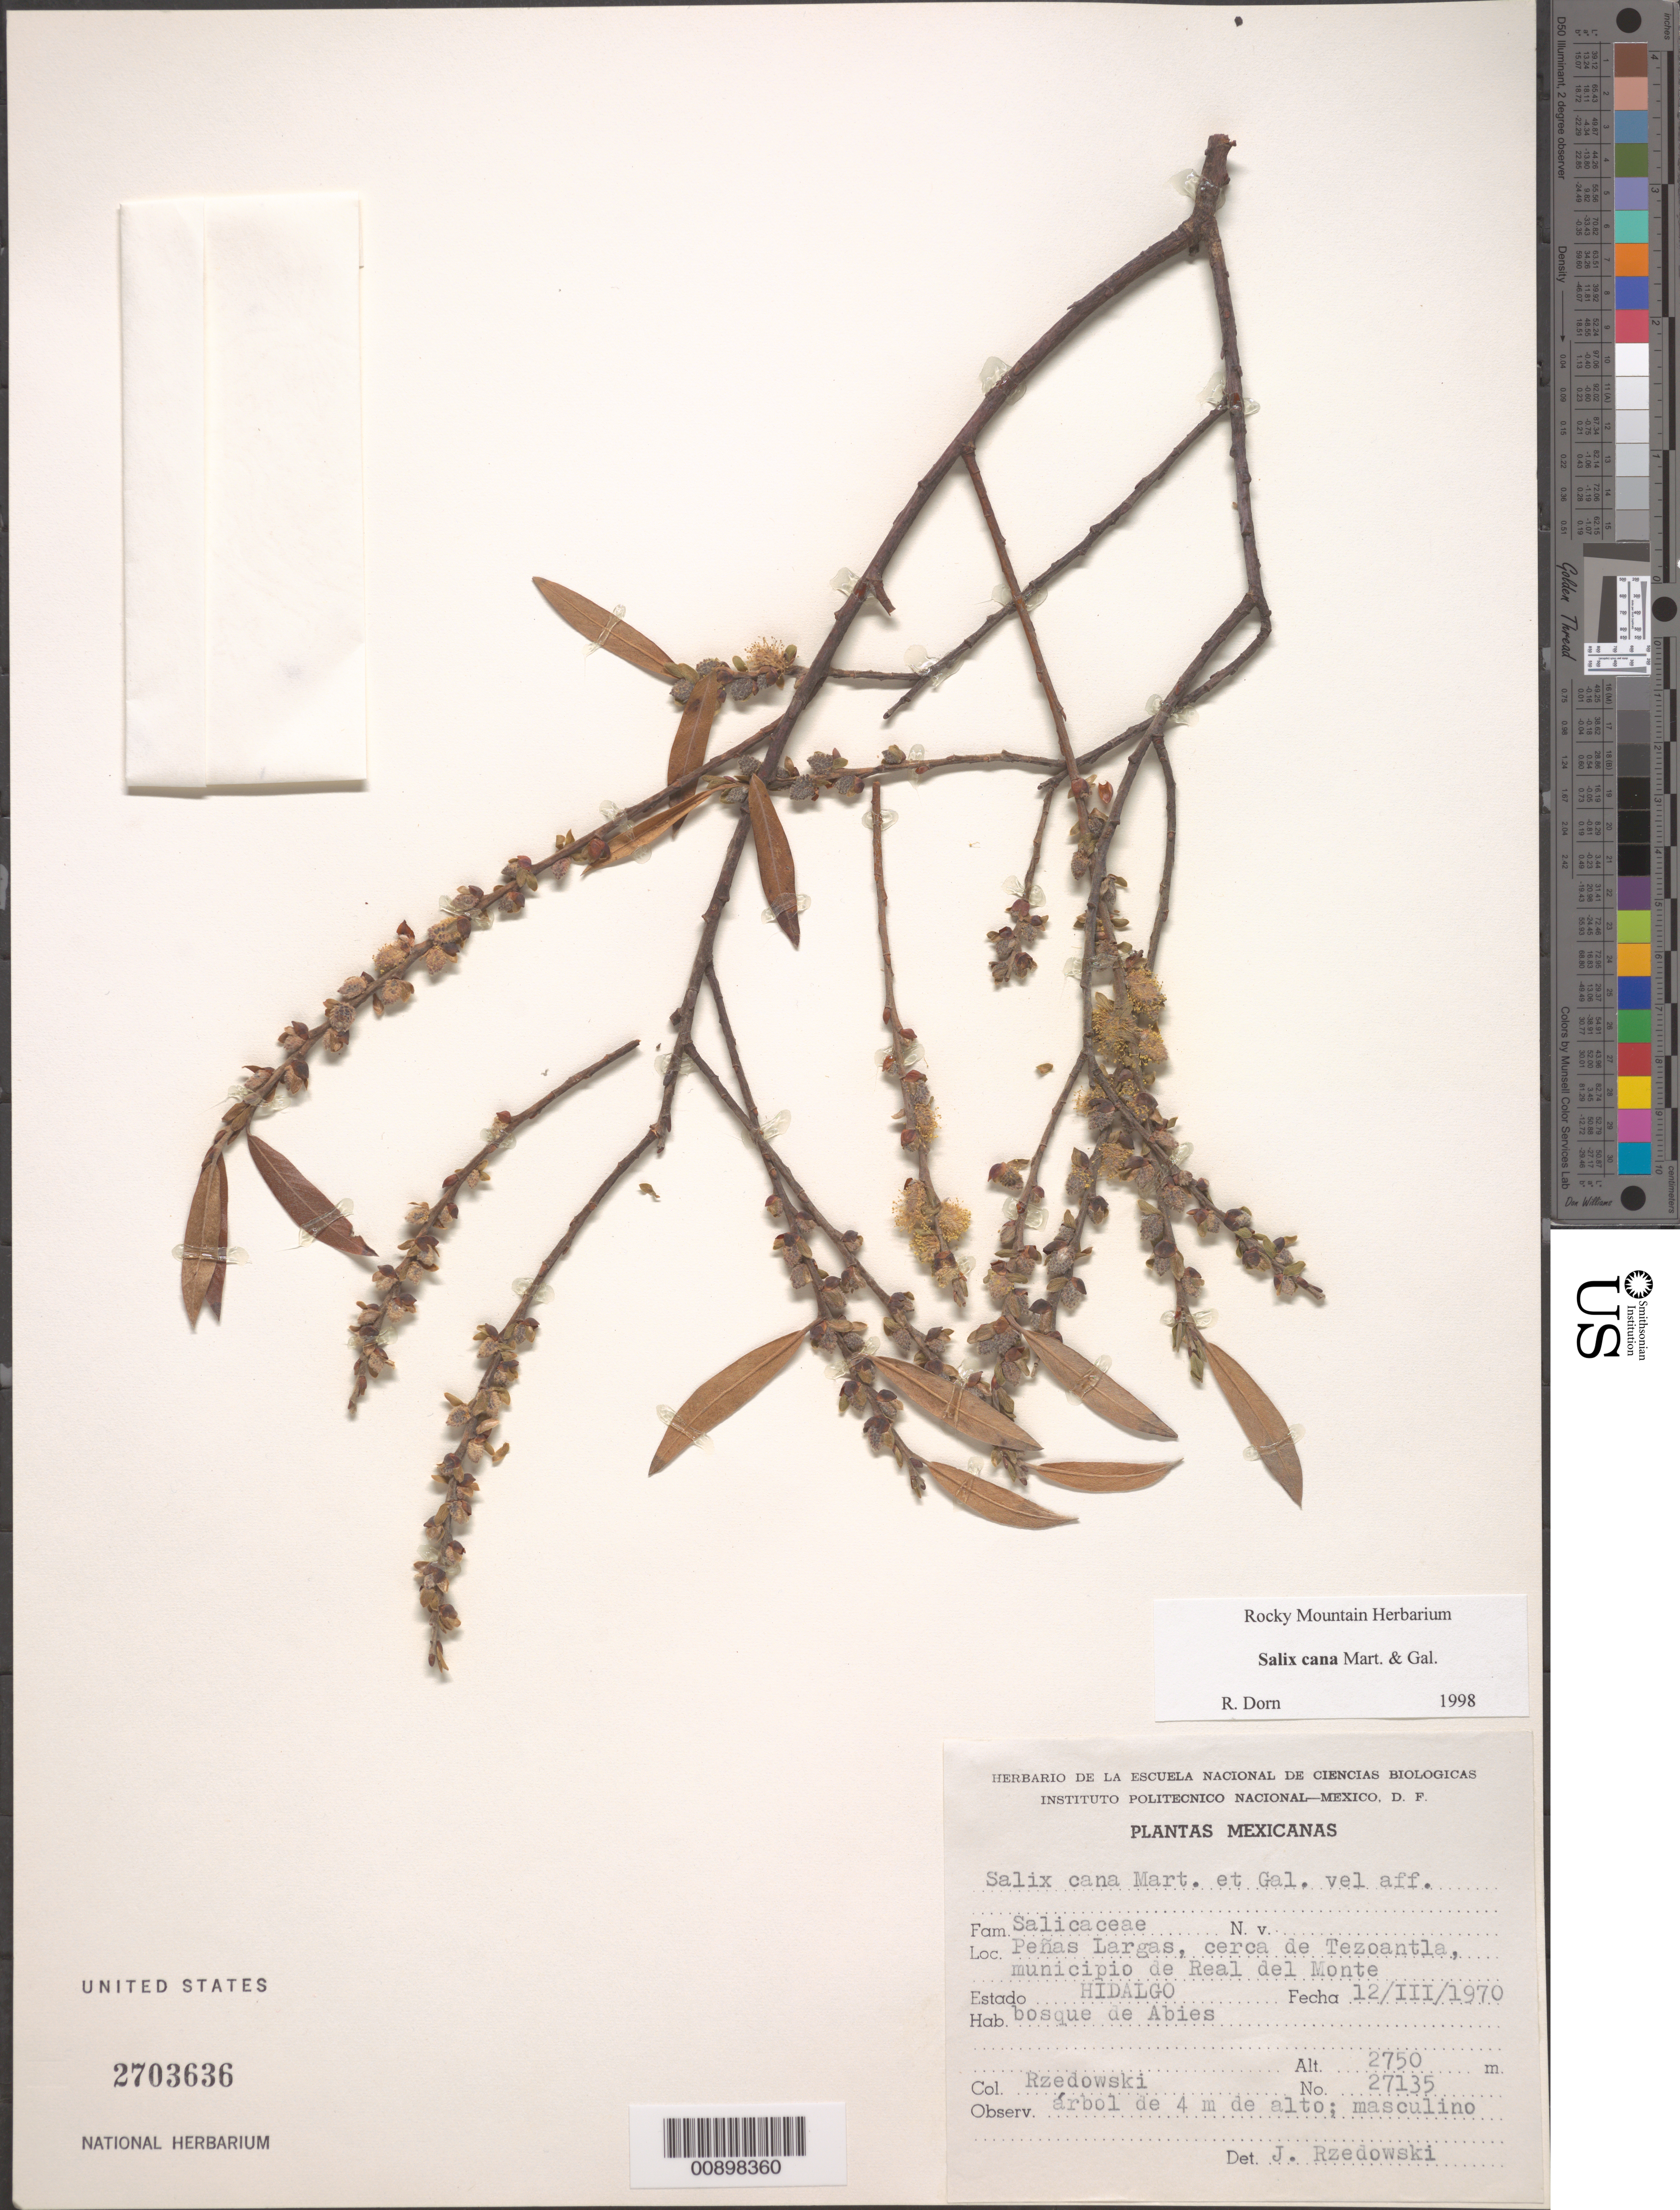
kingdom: Plantae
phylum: Tracheophyta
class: Magnoliopsida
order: Malpighiales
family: Salicaceae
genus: Salix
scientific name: Salix cana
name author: M. Martens & Galeotti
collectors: J. Rzedowski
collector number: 27135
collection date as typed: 12 Mar 1970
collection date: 1970-03-12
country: Mexico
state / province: Hidalgo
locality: Peñas Largas, cerca de Tezoantla, municipio de Real del Monte, Estado Hidalgo.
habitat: Bosque de Abies.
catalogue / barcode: US 2703636